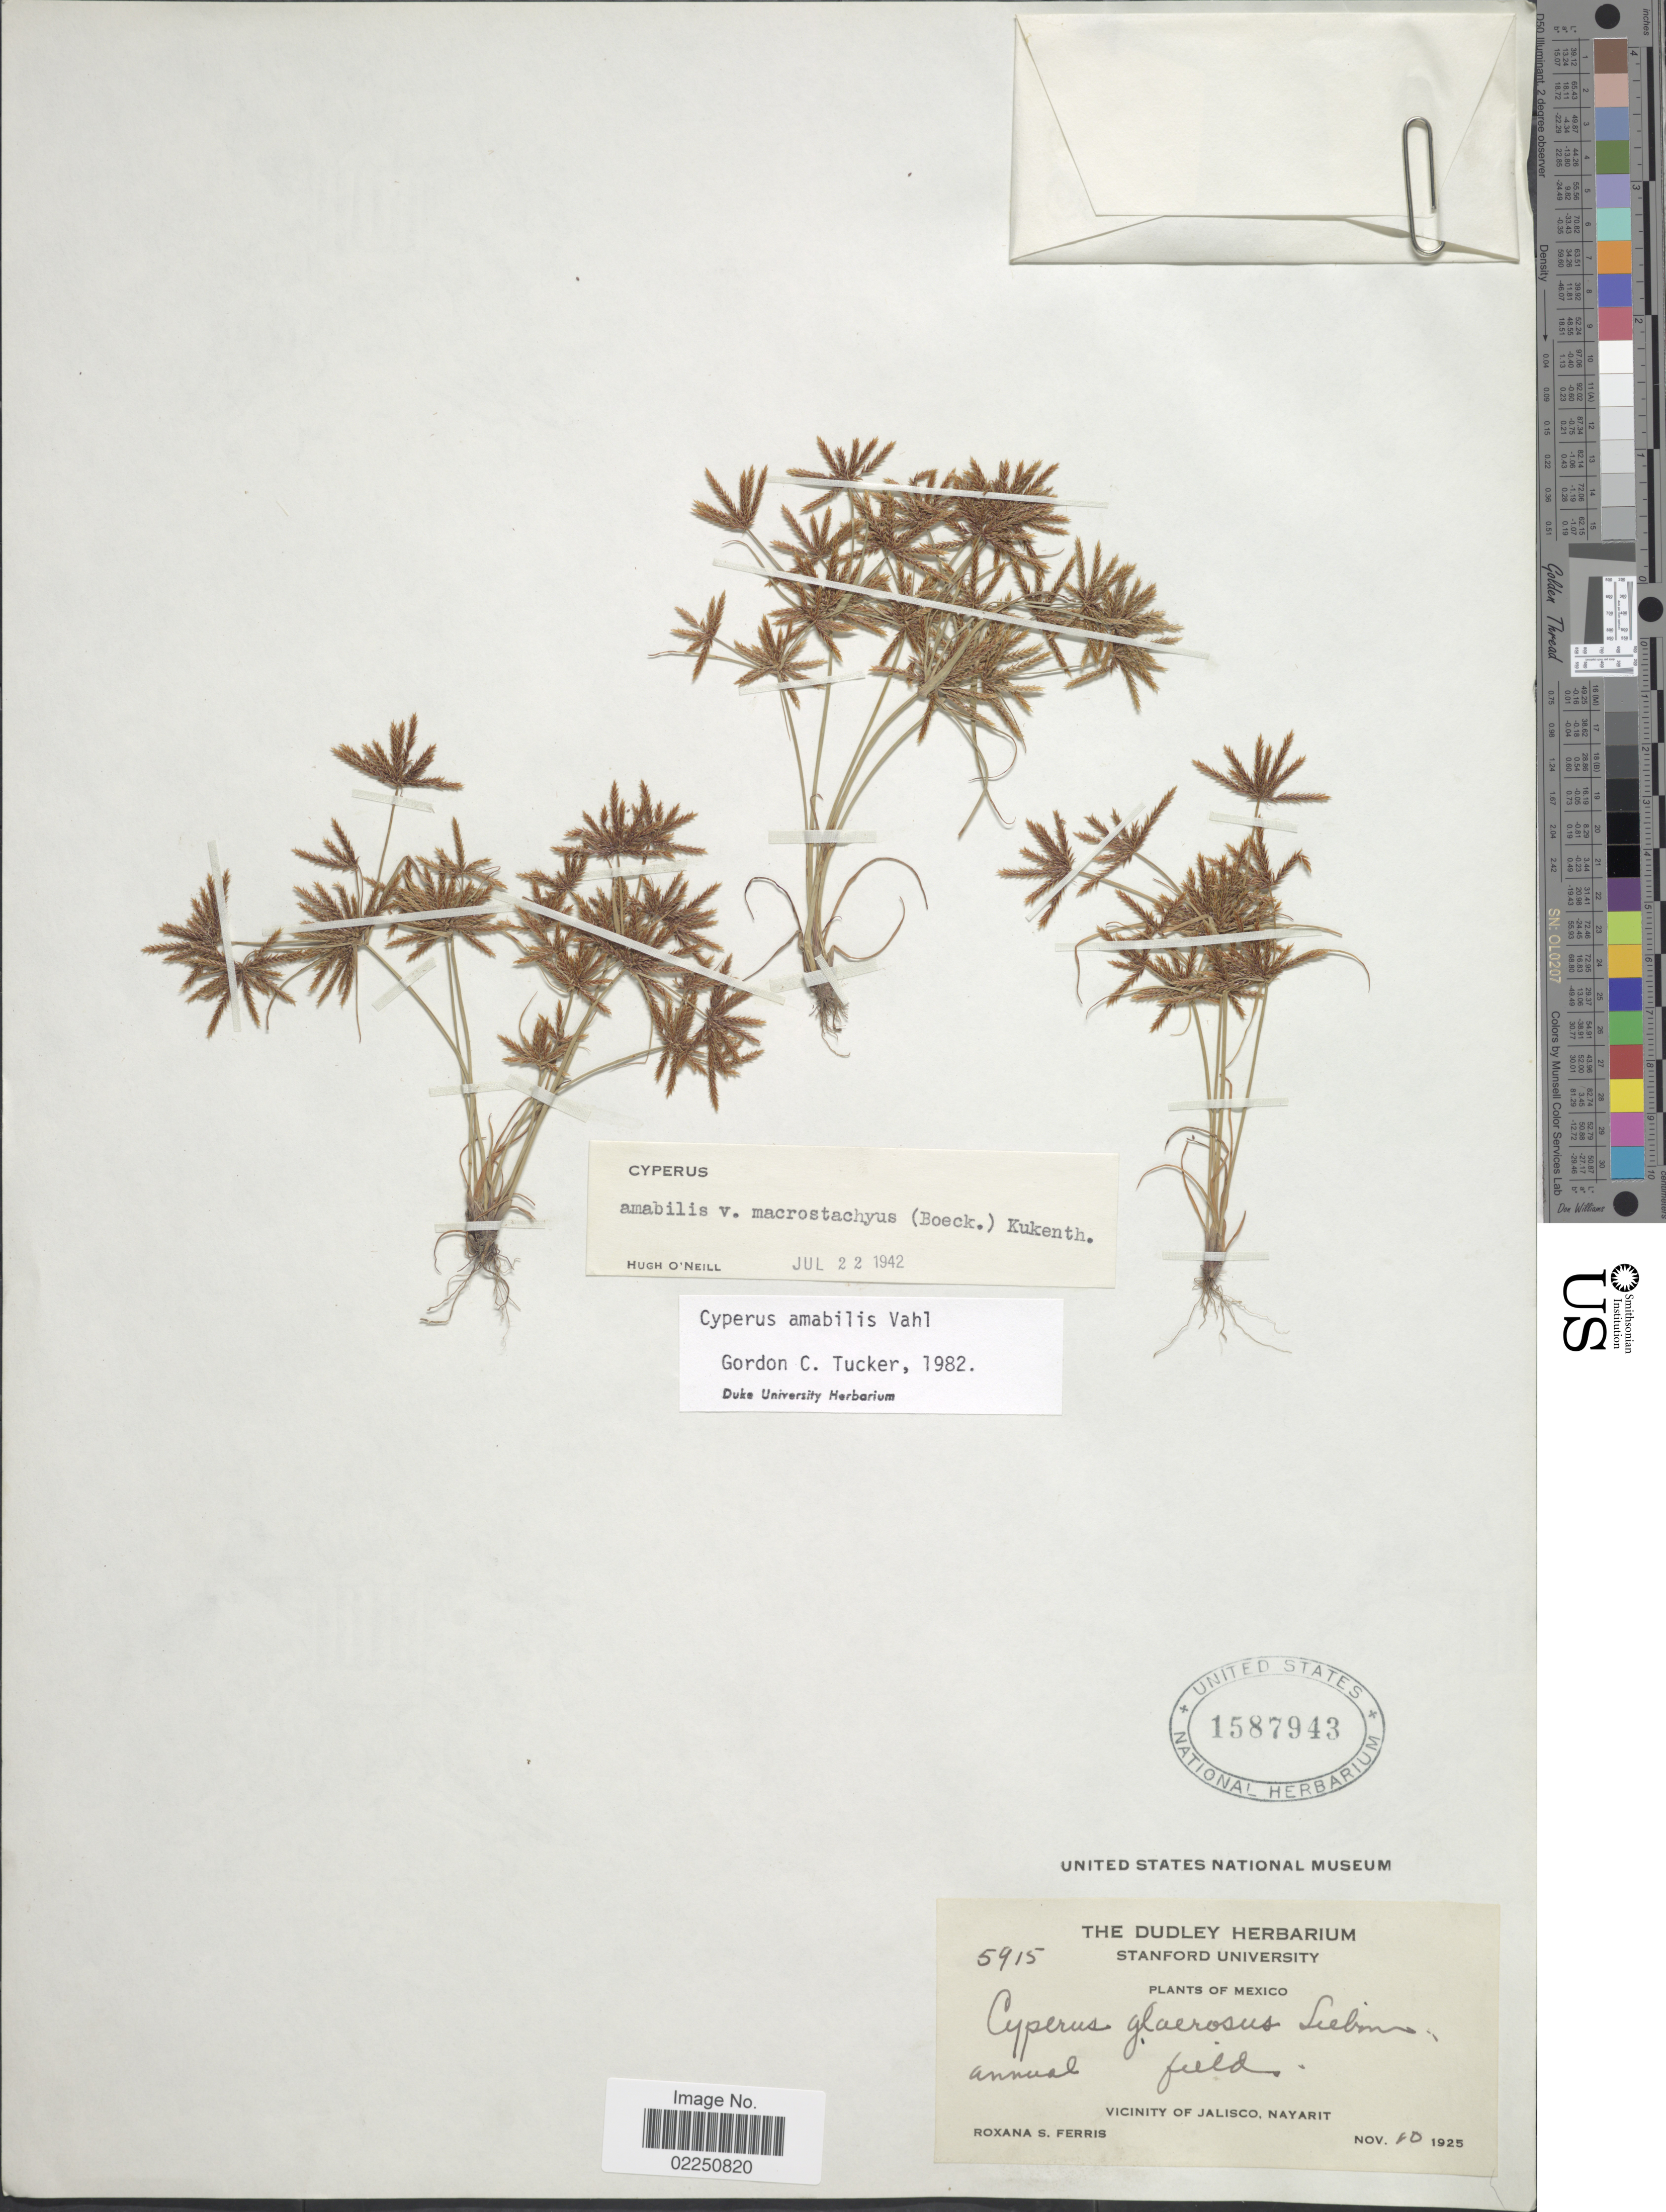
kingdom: Plantae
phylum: Tracheophyta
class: Liliopsida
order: Poales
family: Cyperaceae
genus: Cyperus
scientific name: Cyperus amabilis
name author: Vahl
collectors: R. S. Ferris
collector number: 5915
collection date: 1925-11-10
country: Mexico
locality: Vicinity of Jalisco, Nayarit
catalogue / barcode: US 1587943